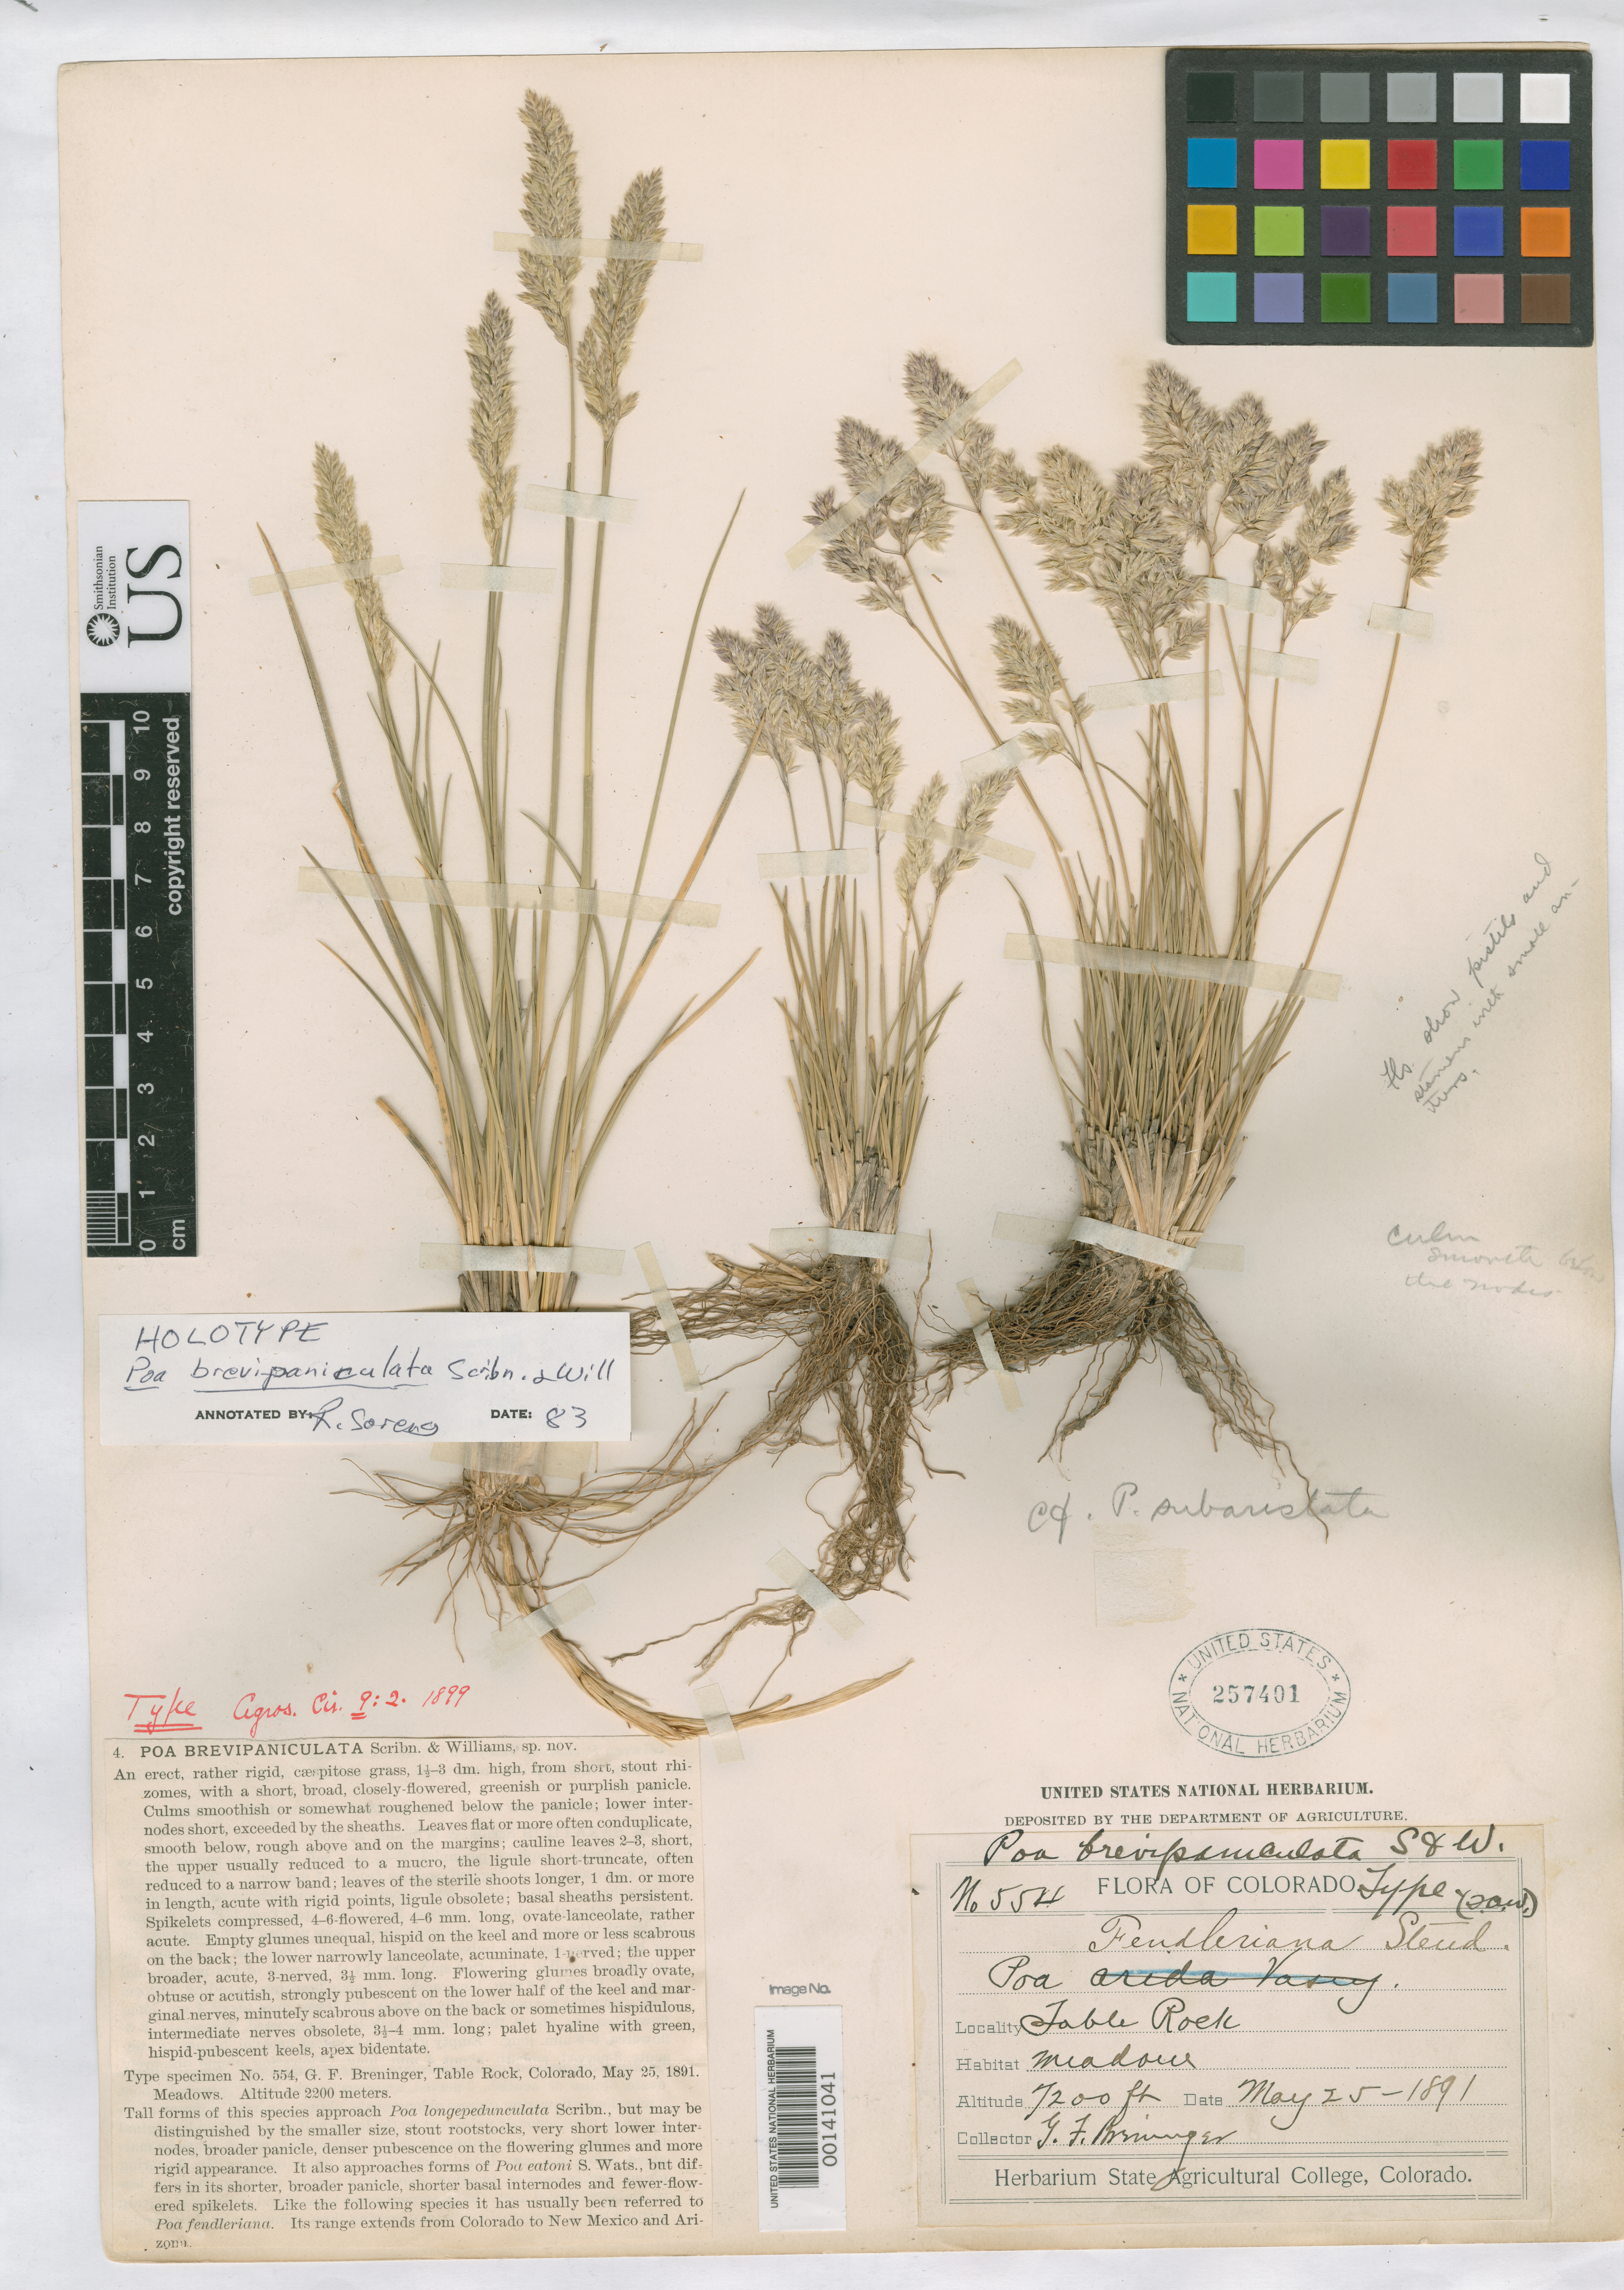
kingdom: Plantae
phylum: Tracheophyta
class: Liliopsida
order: Poales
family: Poaceae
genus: Poa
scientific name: Poa brevipaniculata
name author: Scribn. & T.A. Williams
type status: Isotype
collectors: G. Breninger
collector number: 554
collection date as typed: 25 May 1891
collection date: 1891-05-25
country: United States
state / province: Colorado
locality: Table Rock.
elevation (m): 2200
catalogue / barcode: US 257401